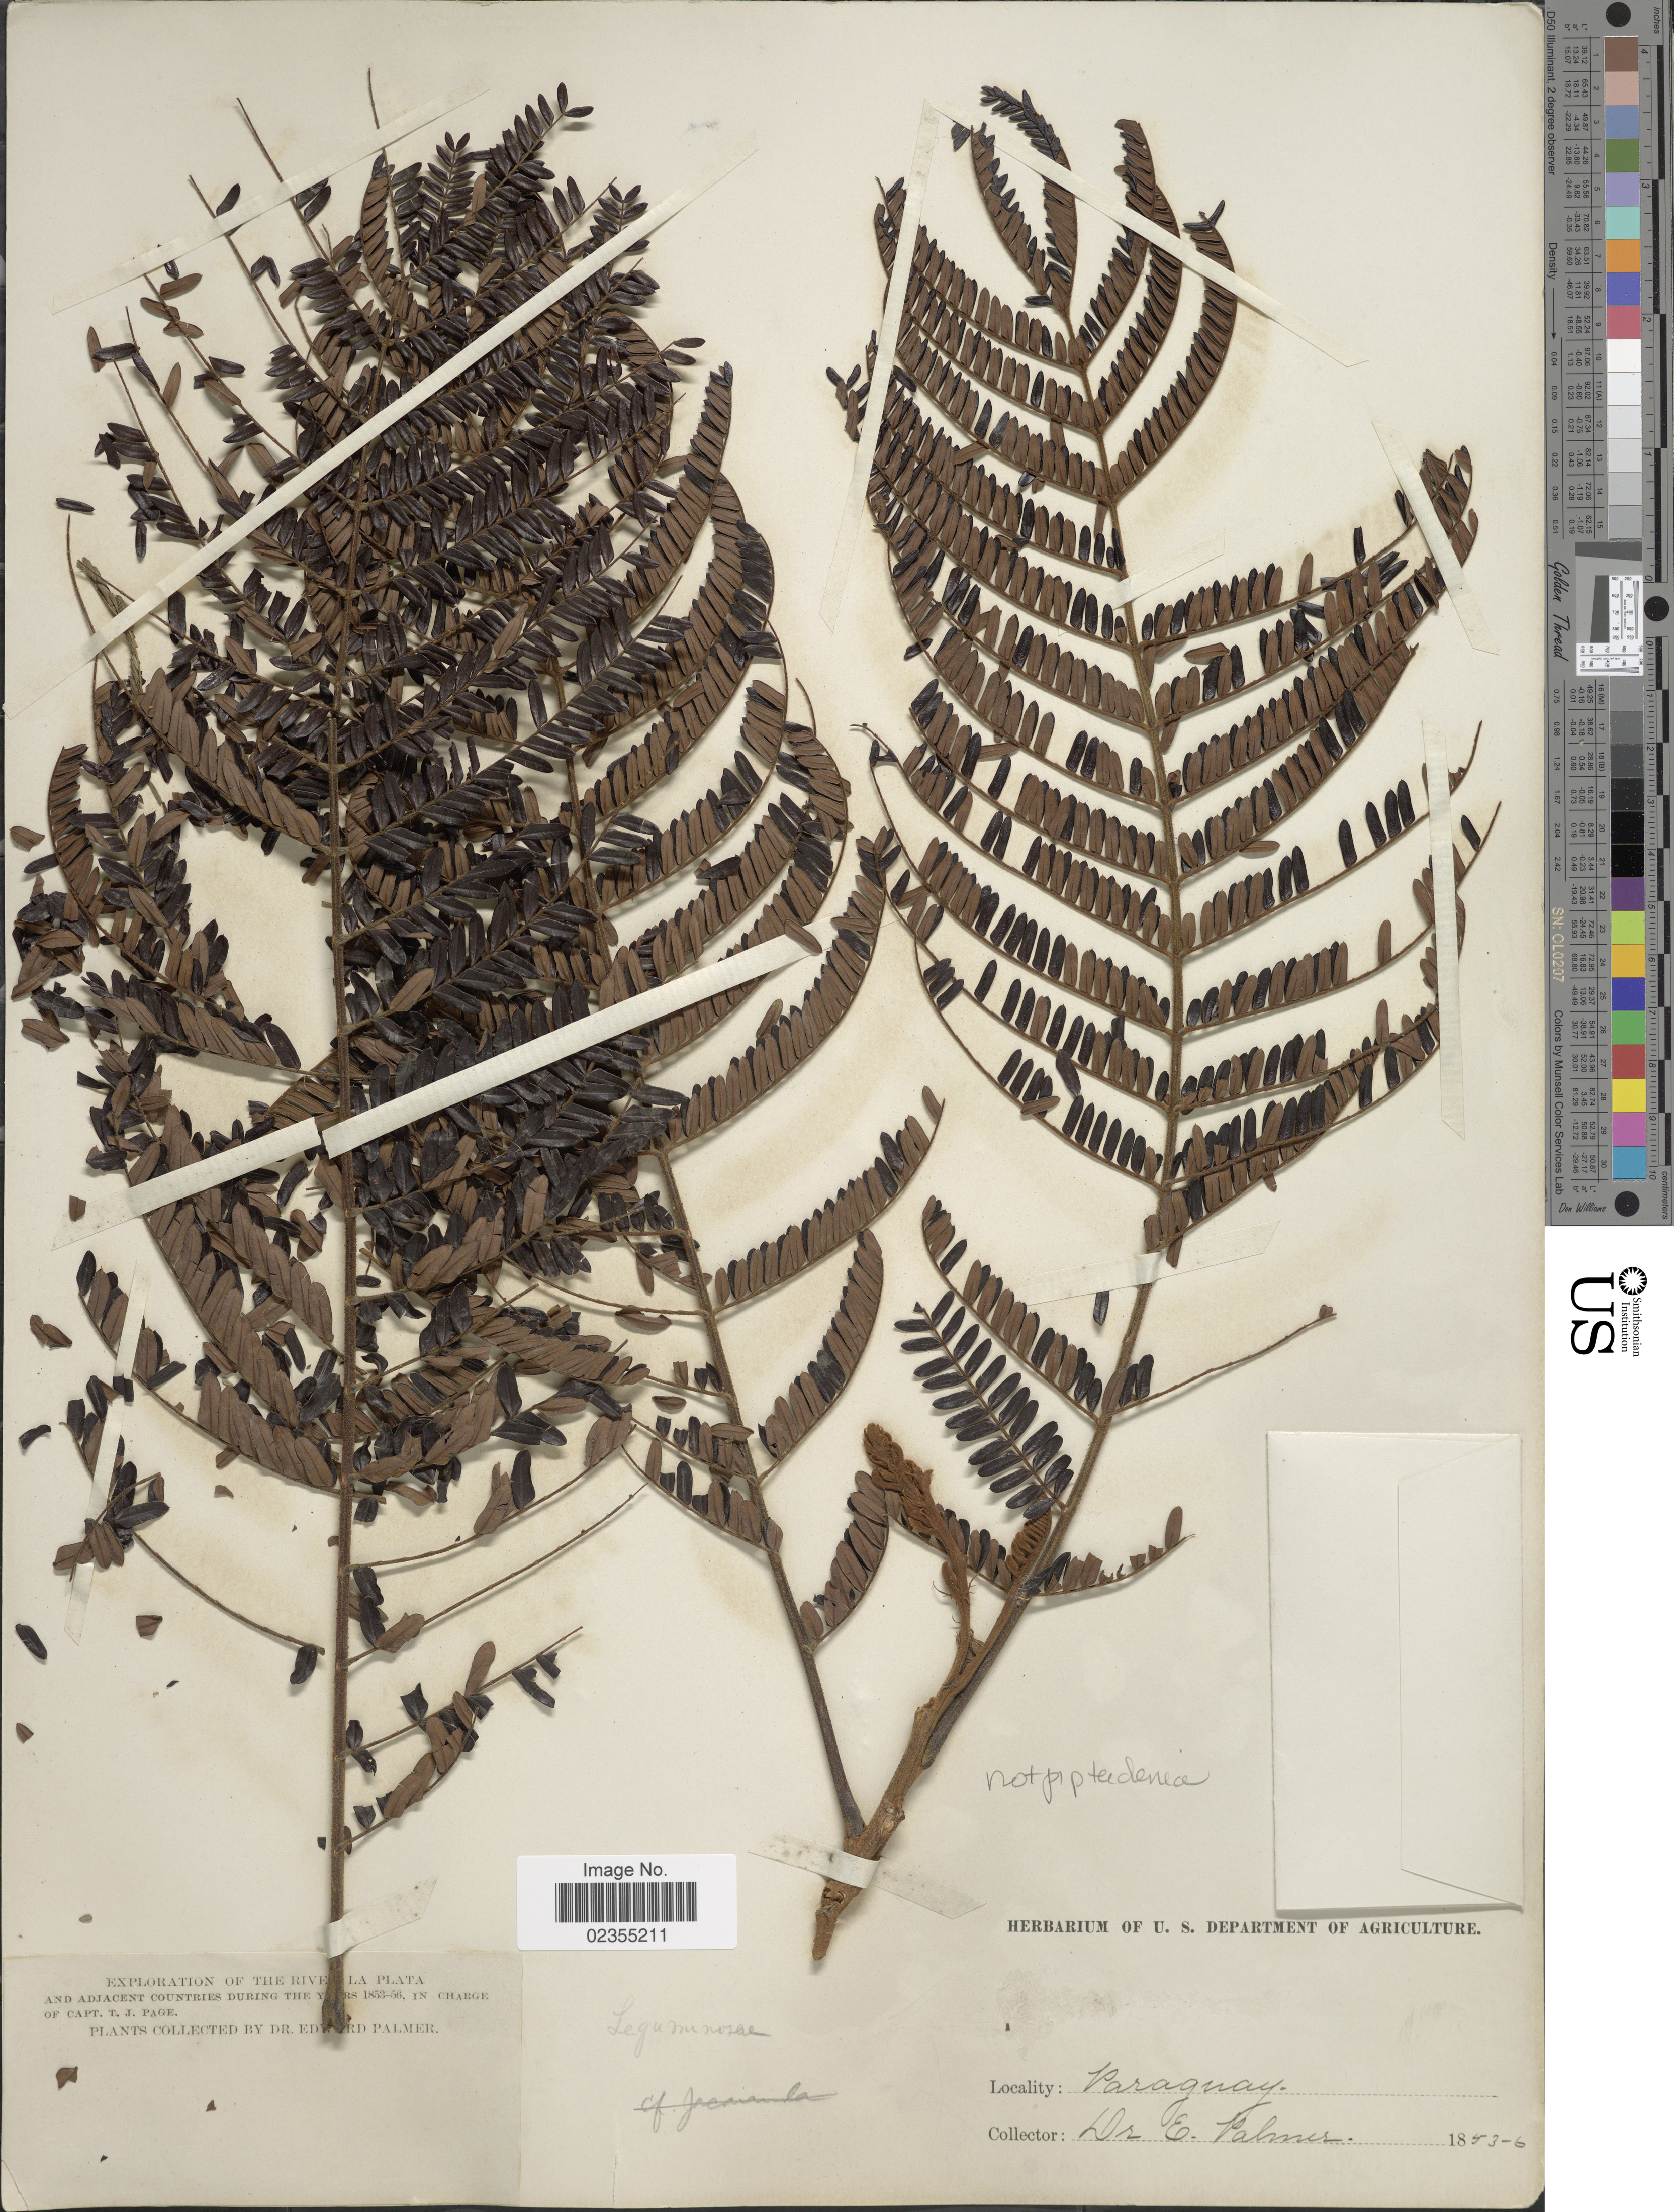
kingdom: Plantae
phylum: Tracheophyta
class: Magnoliopsida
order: Fabales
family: Fabaceae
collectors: E. Palmer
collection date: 1853/1856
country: Paraguay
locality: River La Plata and adjacent countries